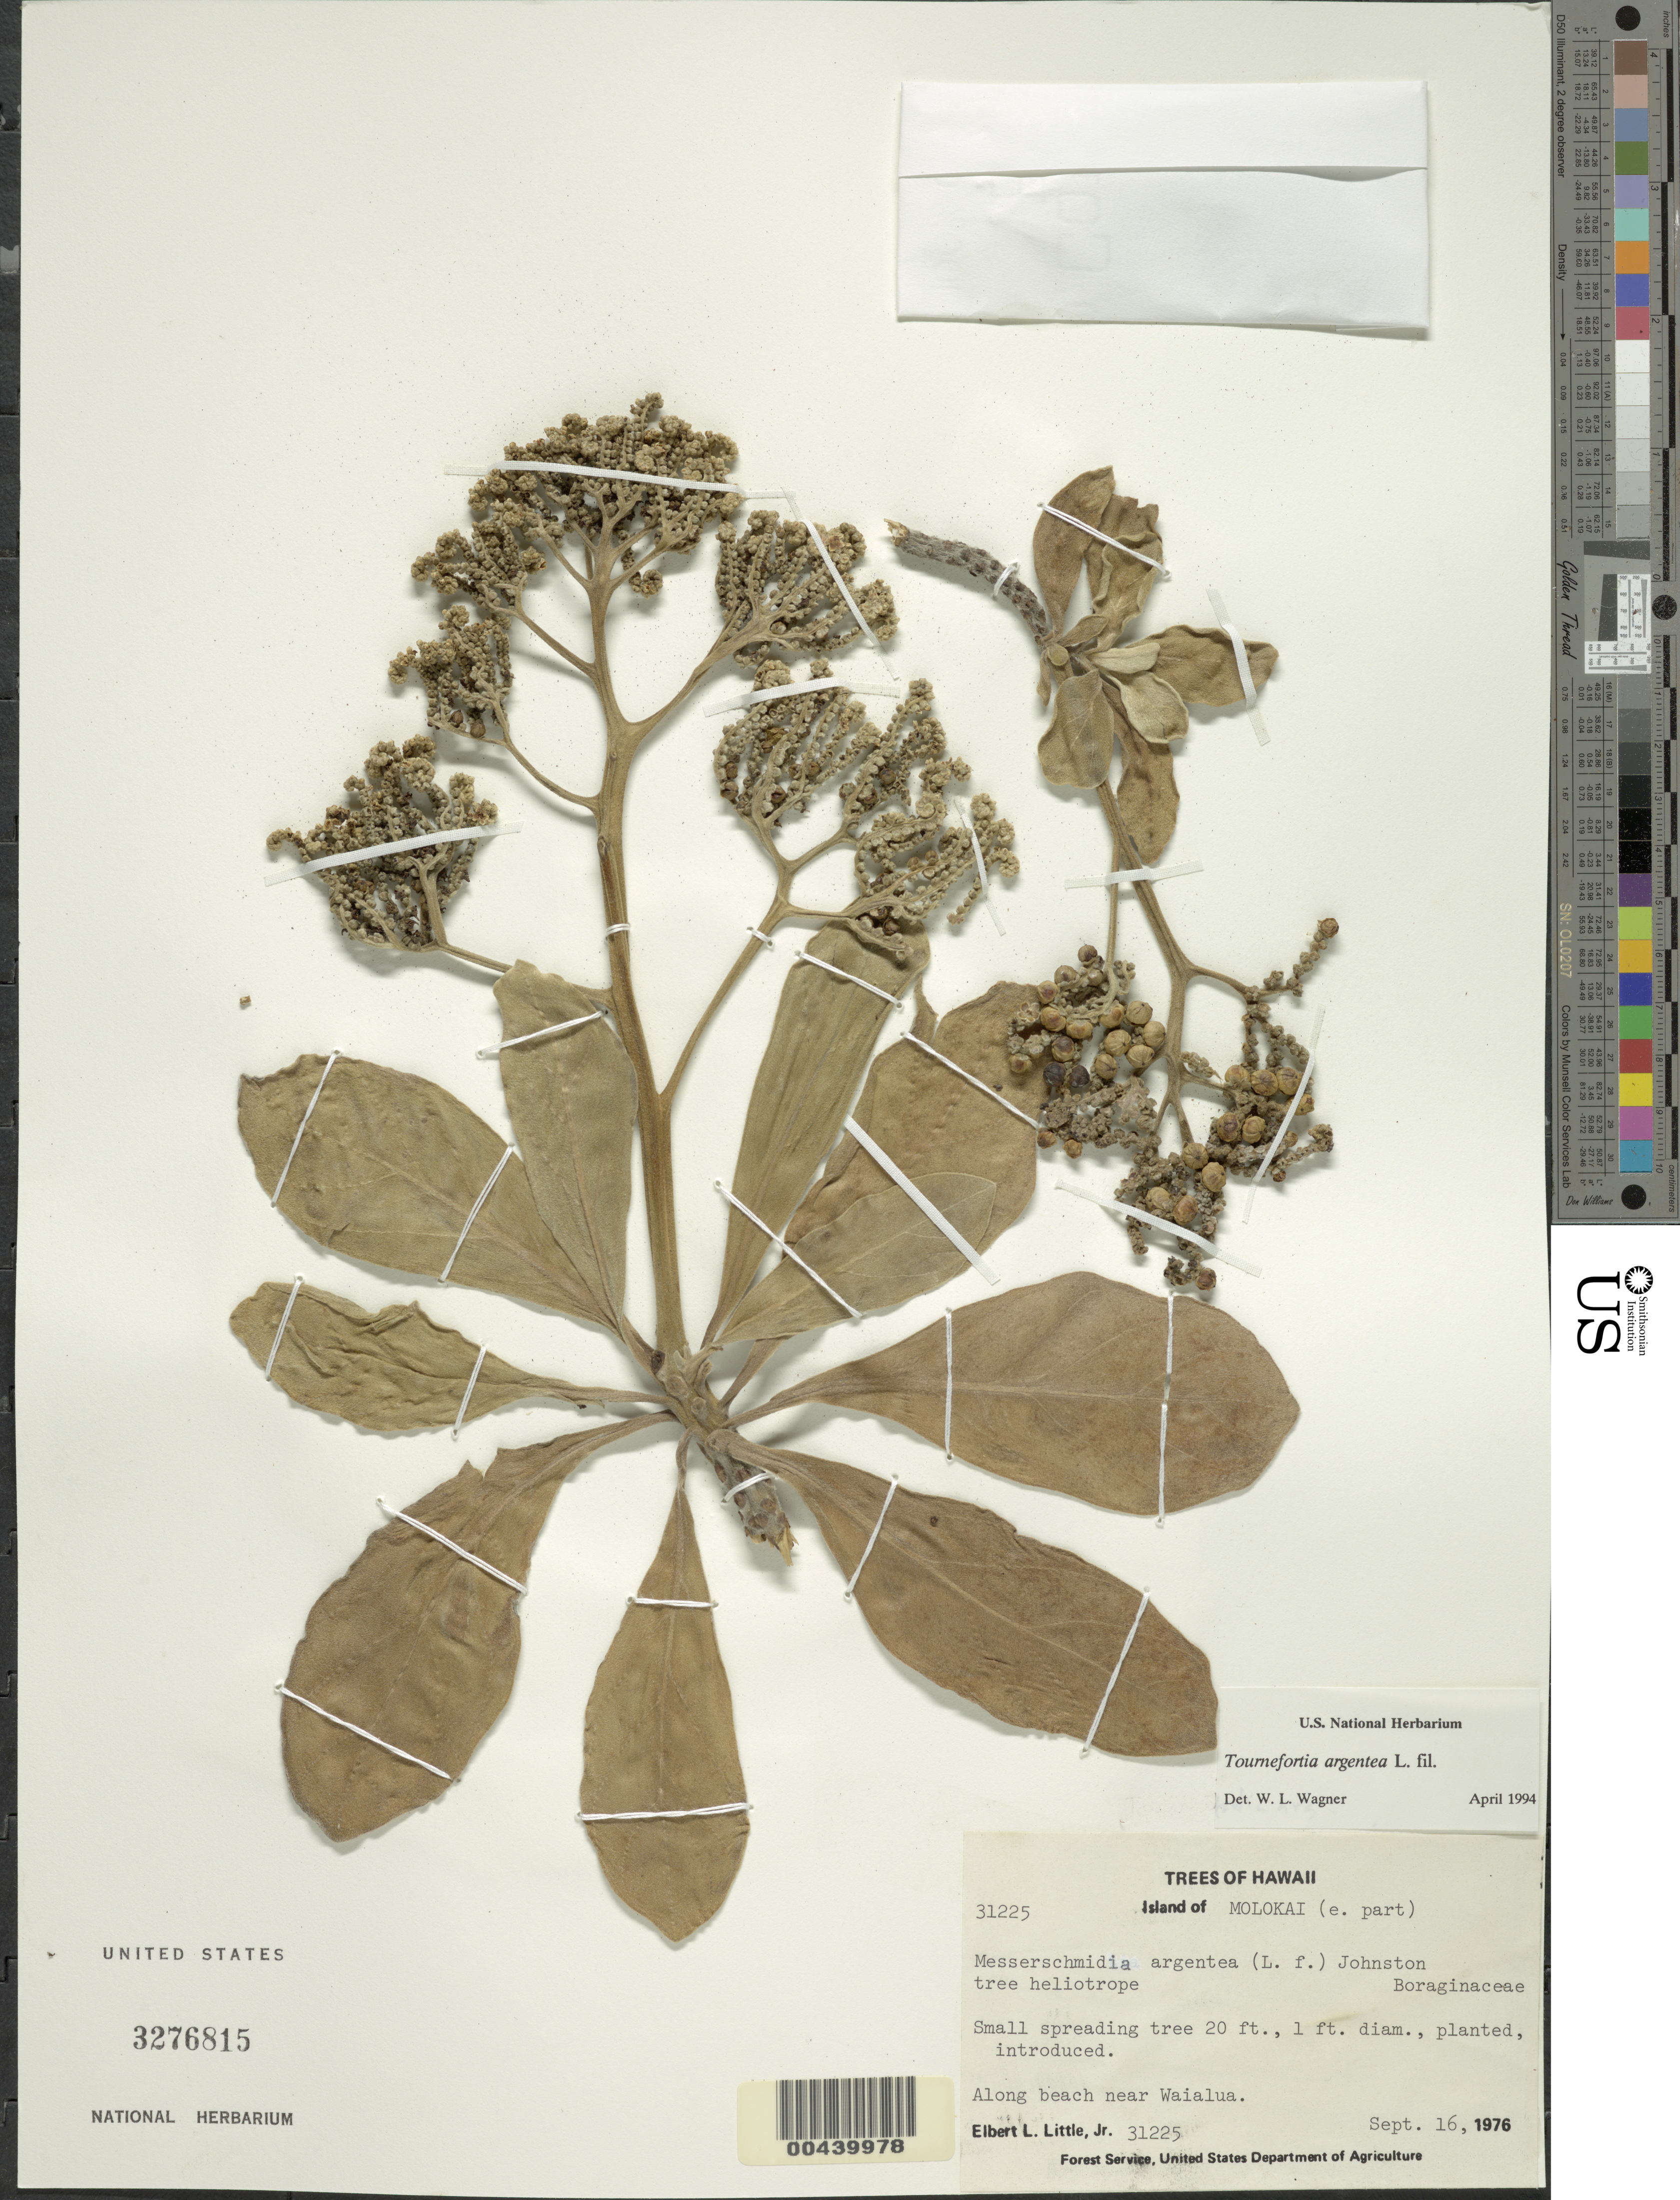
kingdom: Plantae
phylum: Tracheophyta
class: Magnoliopsida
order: Boraginales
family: Heliotropiaceae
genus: Heliotropium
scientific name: Heliotropium arboreum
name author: (Blanco) Mabberley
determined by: Wagner, W. L., (BOT), Smithsonian Institution - National Museum of Natural History (UNITED STATES)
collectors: E. L. Little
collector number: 31225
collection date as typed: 16 Sep 1976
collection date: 1976-09-16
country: United States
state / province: Hawaii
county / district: Maui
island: Moloka'i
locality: Along beach near Waialua, E Molokai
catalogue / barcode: US 3276815